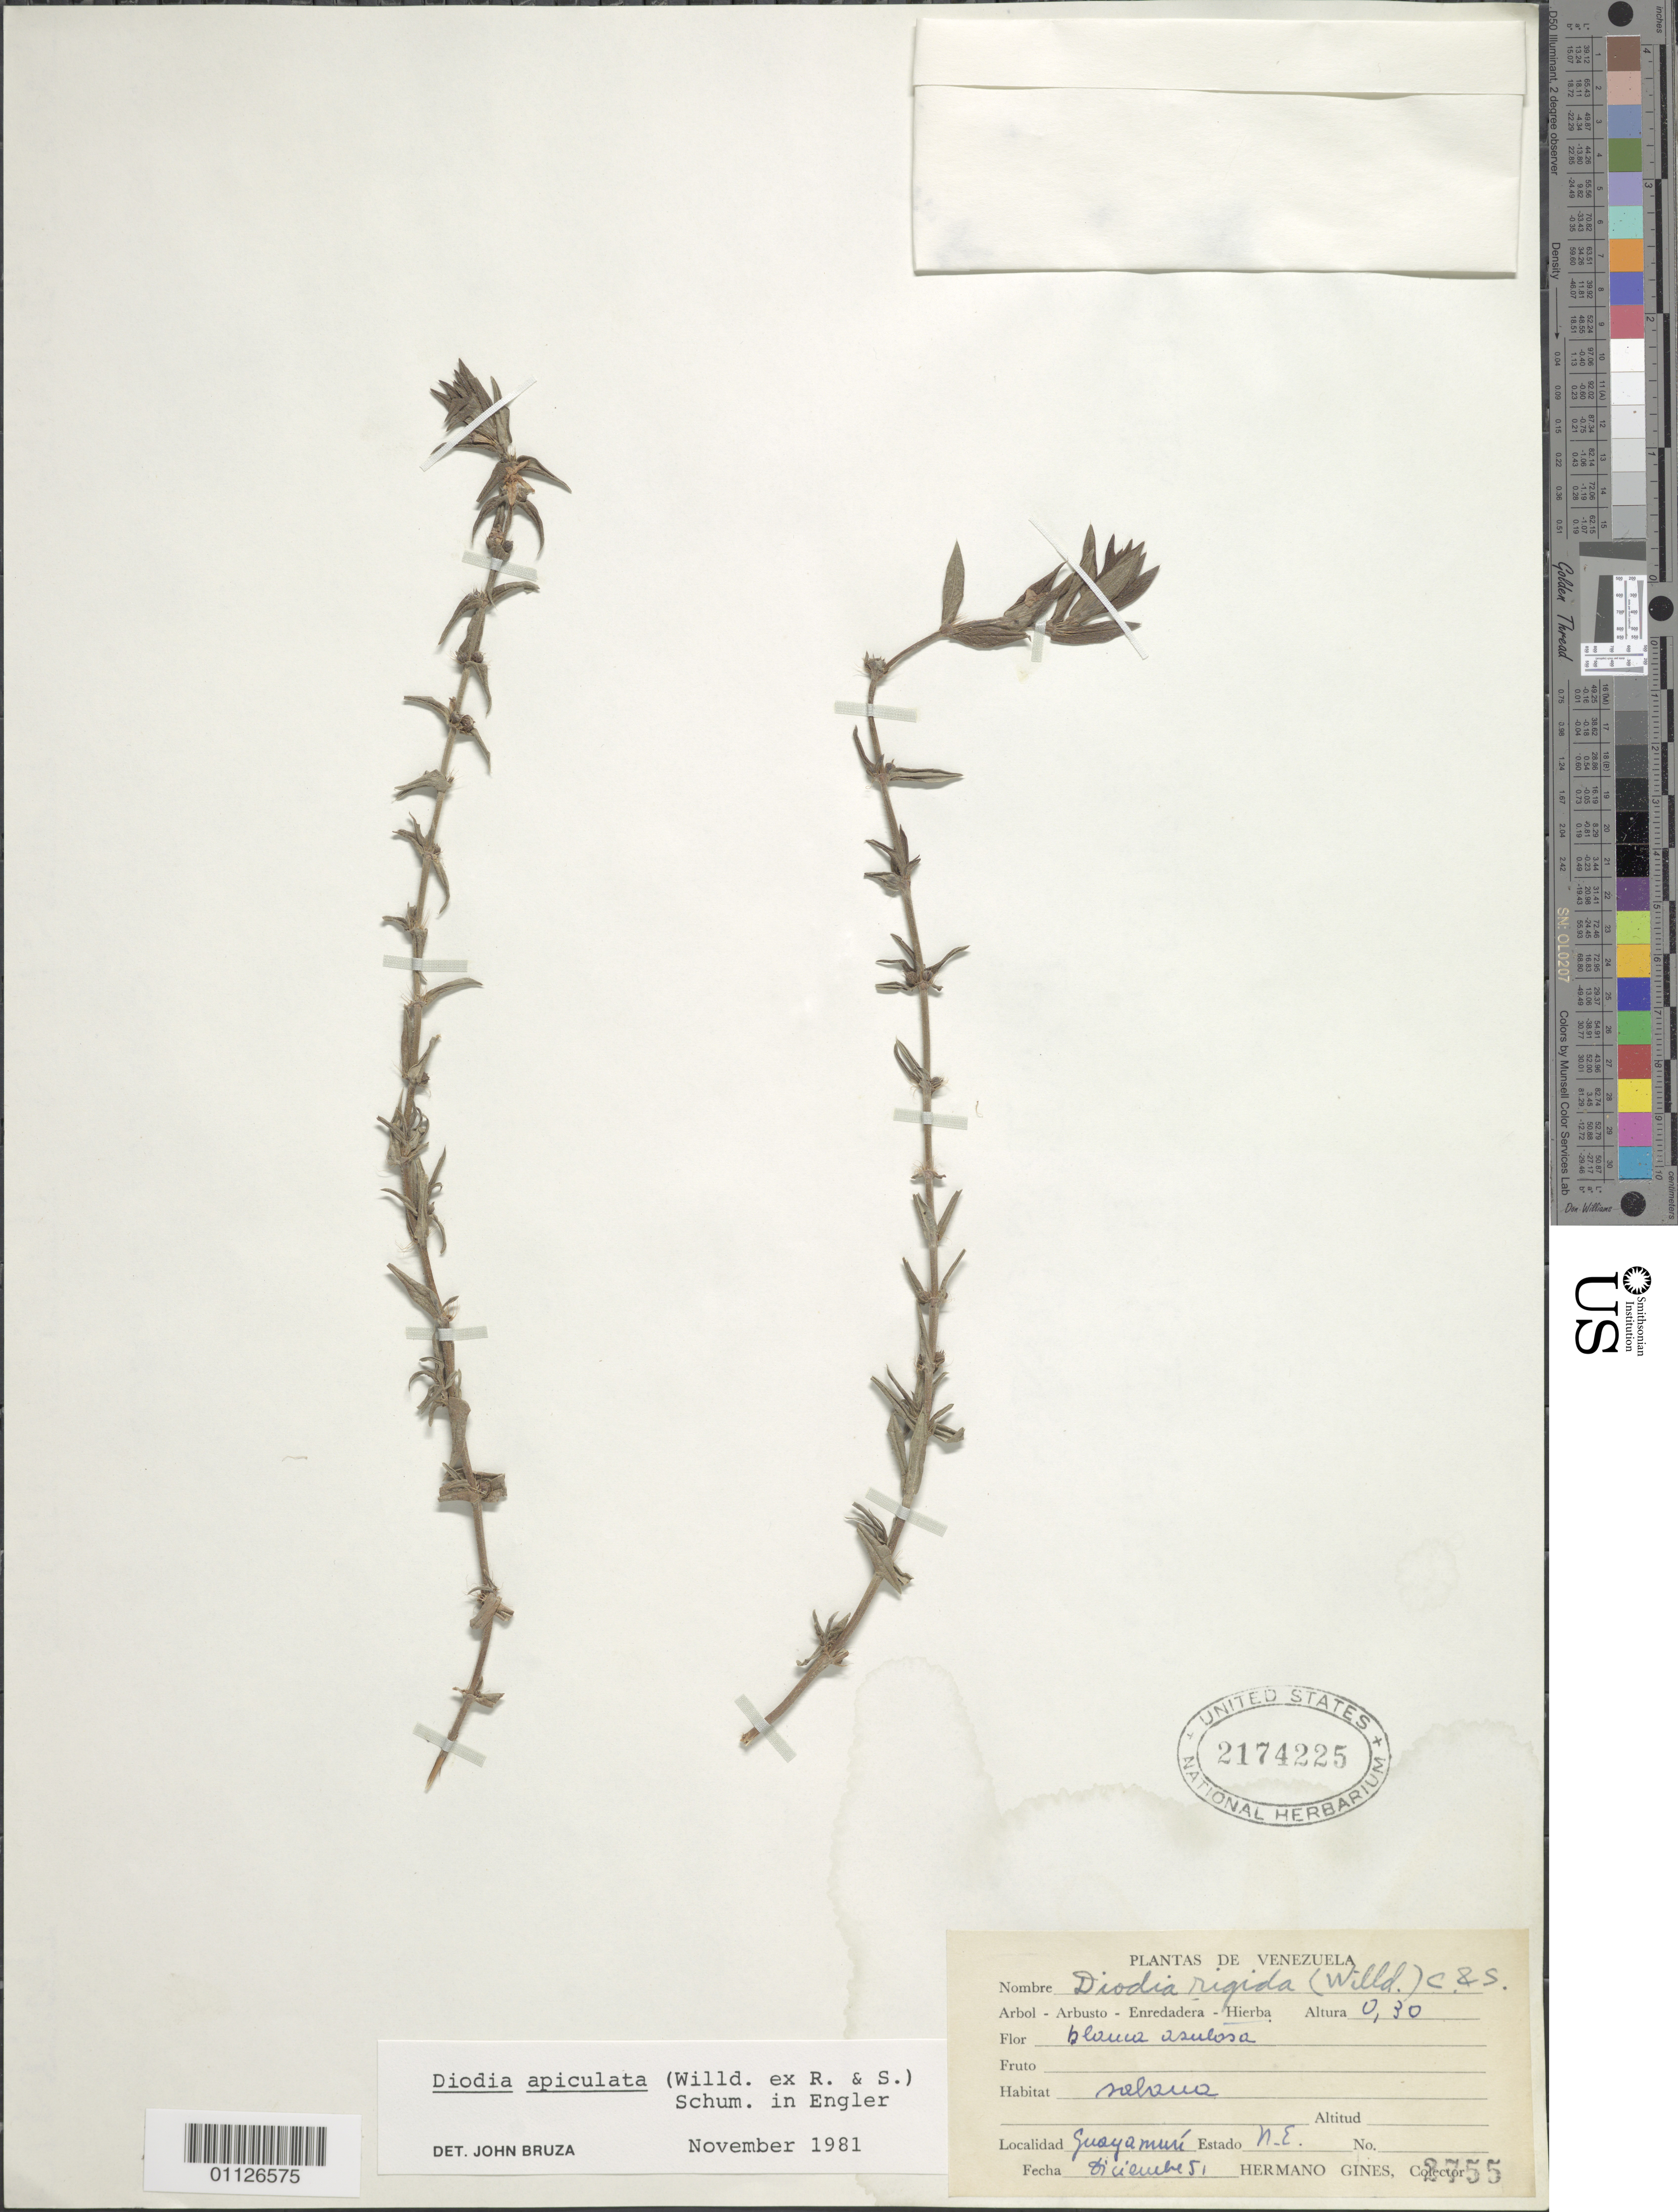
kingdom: Plantae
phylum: Tracheophyta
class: Magnoliopsida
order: Gentianales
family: Rubiaceae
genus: Diodia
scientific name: Diodia apiculata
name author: (Willd. ex Roem. & Schult.) K. Schum.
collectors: Bro. Gines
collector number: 2755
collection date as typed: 01 Dec 1951 to 31 Dec 1951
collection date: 1951-12-01/1951-12-31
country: Venezuela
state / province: Nueva Esparta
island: Margarita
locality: Guayamuri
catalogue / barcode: US 2174225